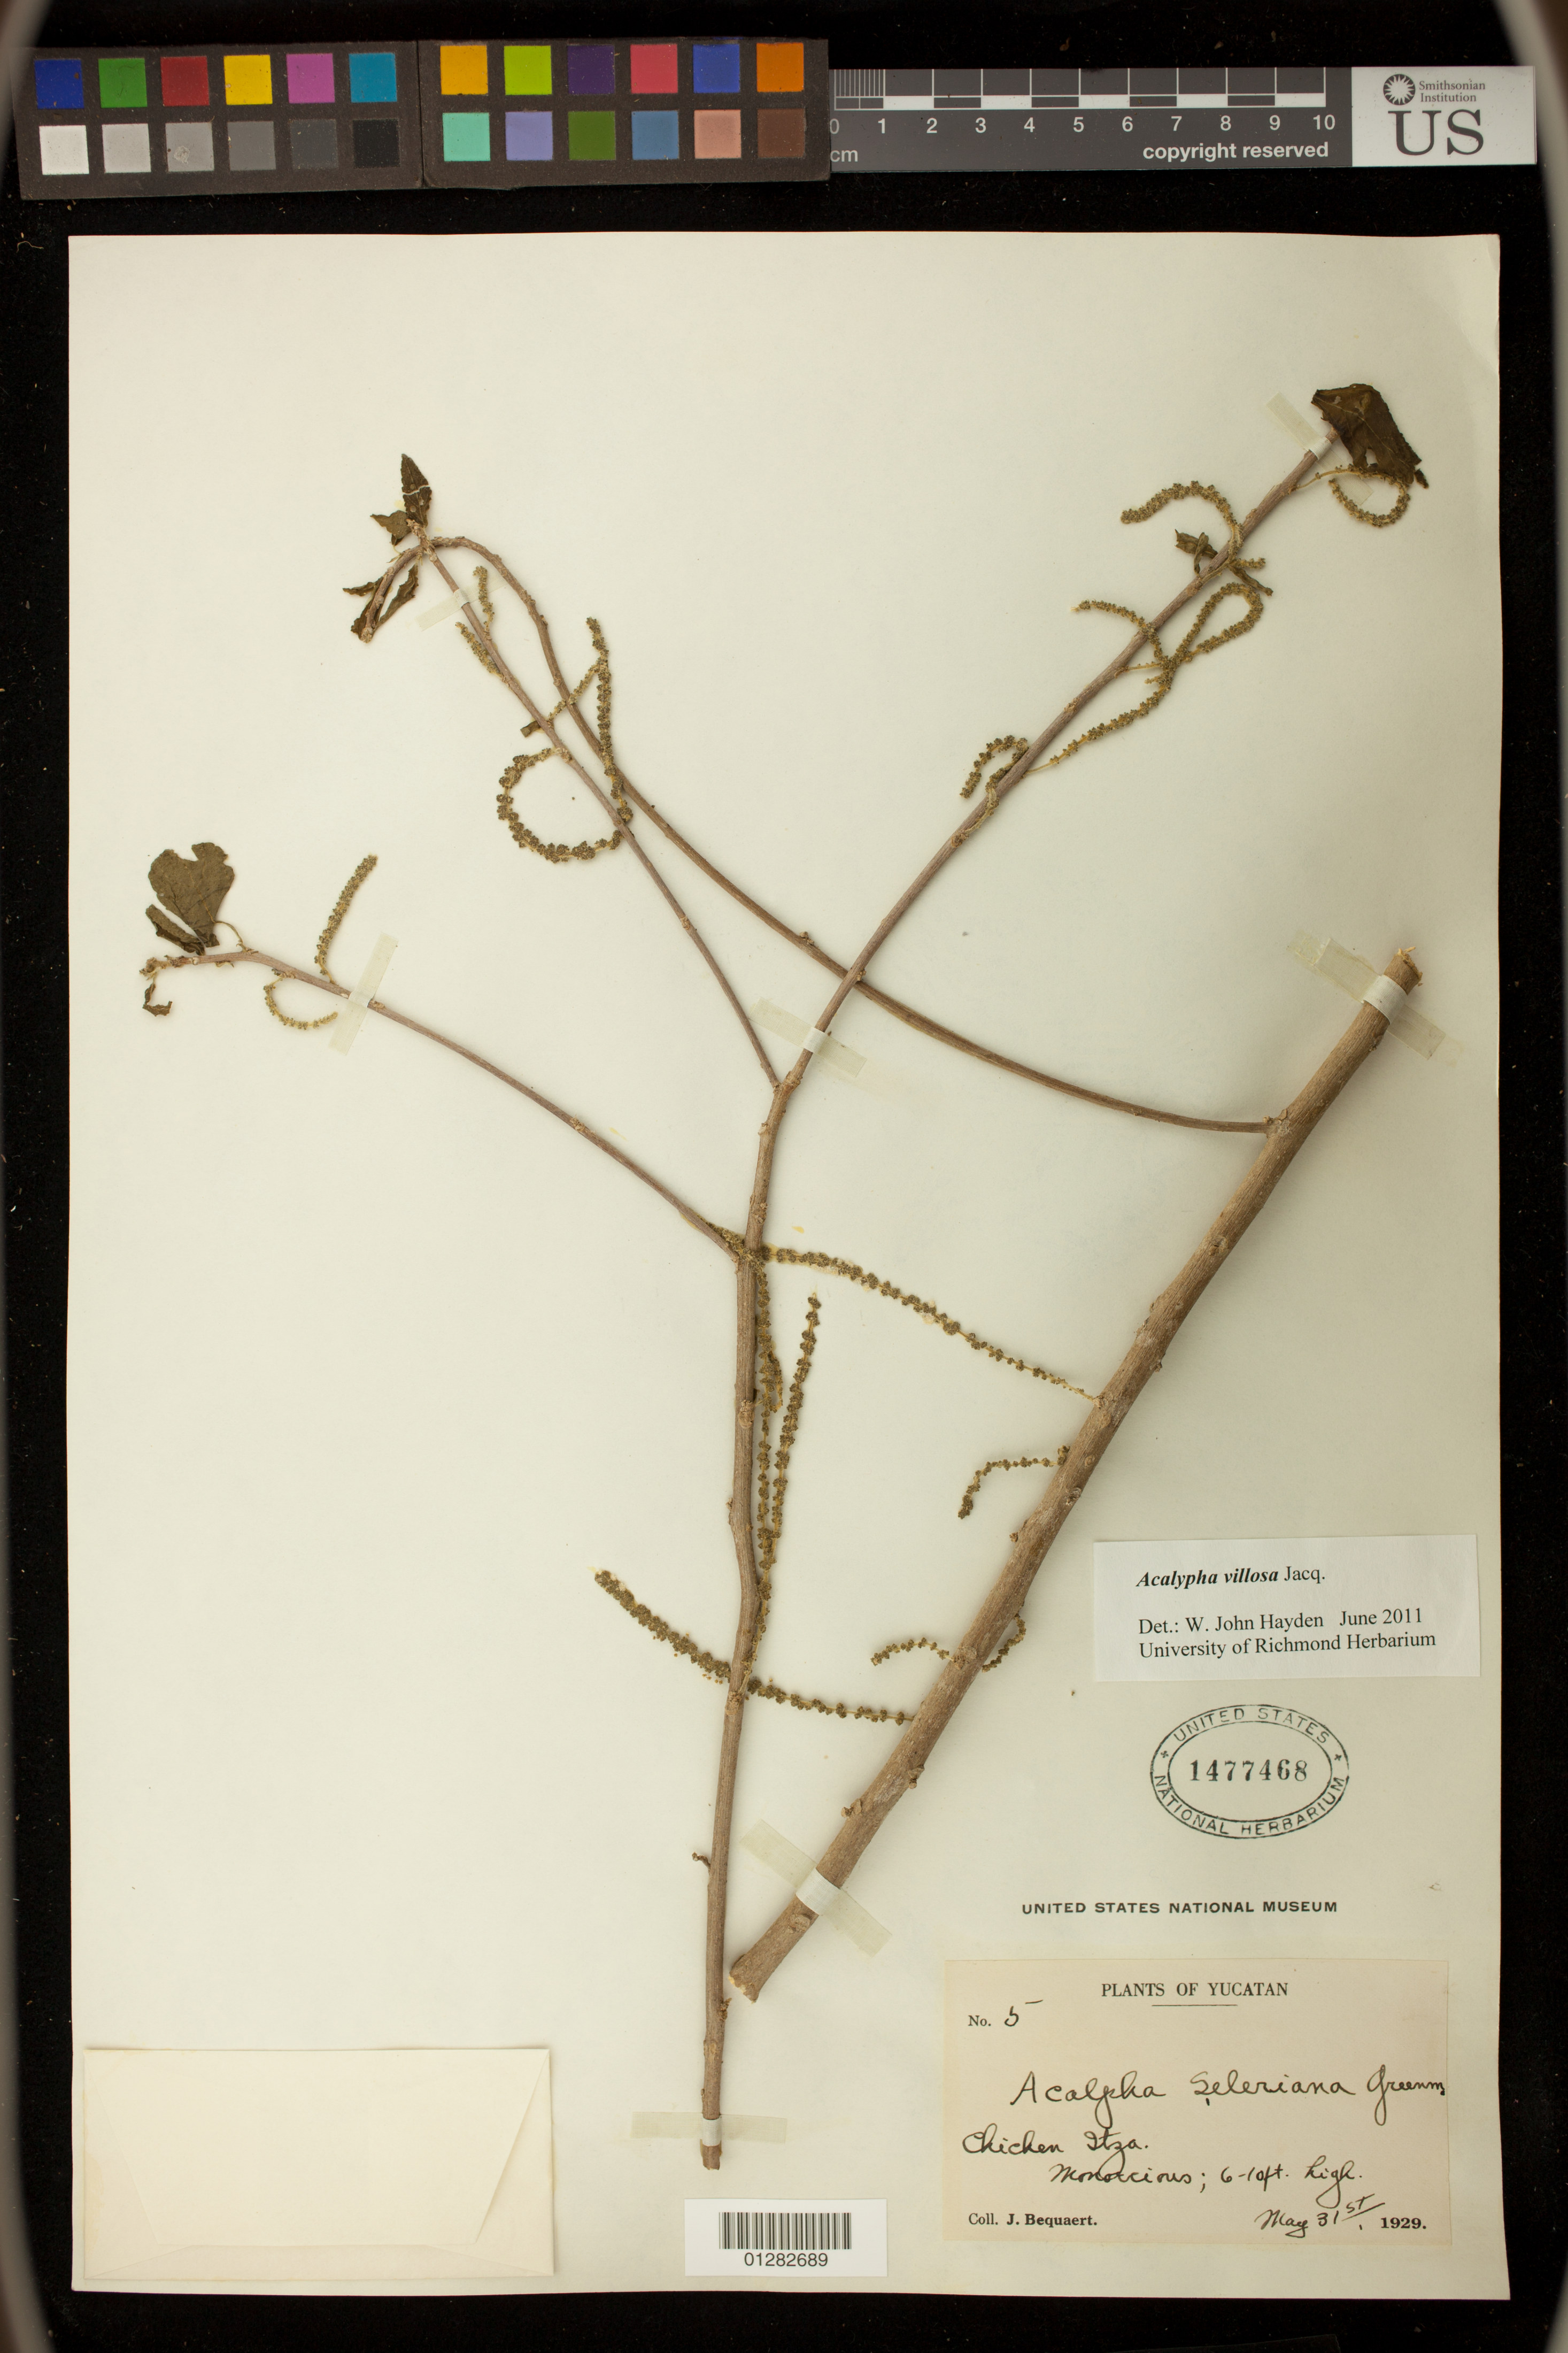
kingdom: Plantae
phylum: Tracheophyta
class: Magnoliopsida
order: Malpighiales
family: Euphorbiaceae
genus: Acalypha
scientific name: Acalypha villosa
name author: Jacq.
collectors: E. K. Balls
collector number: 5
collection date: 1929-05-31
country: Mexico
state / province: Yucatán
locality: Chichen Itza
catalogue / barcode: US 1477468